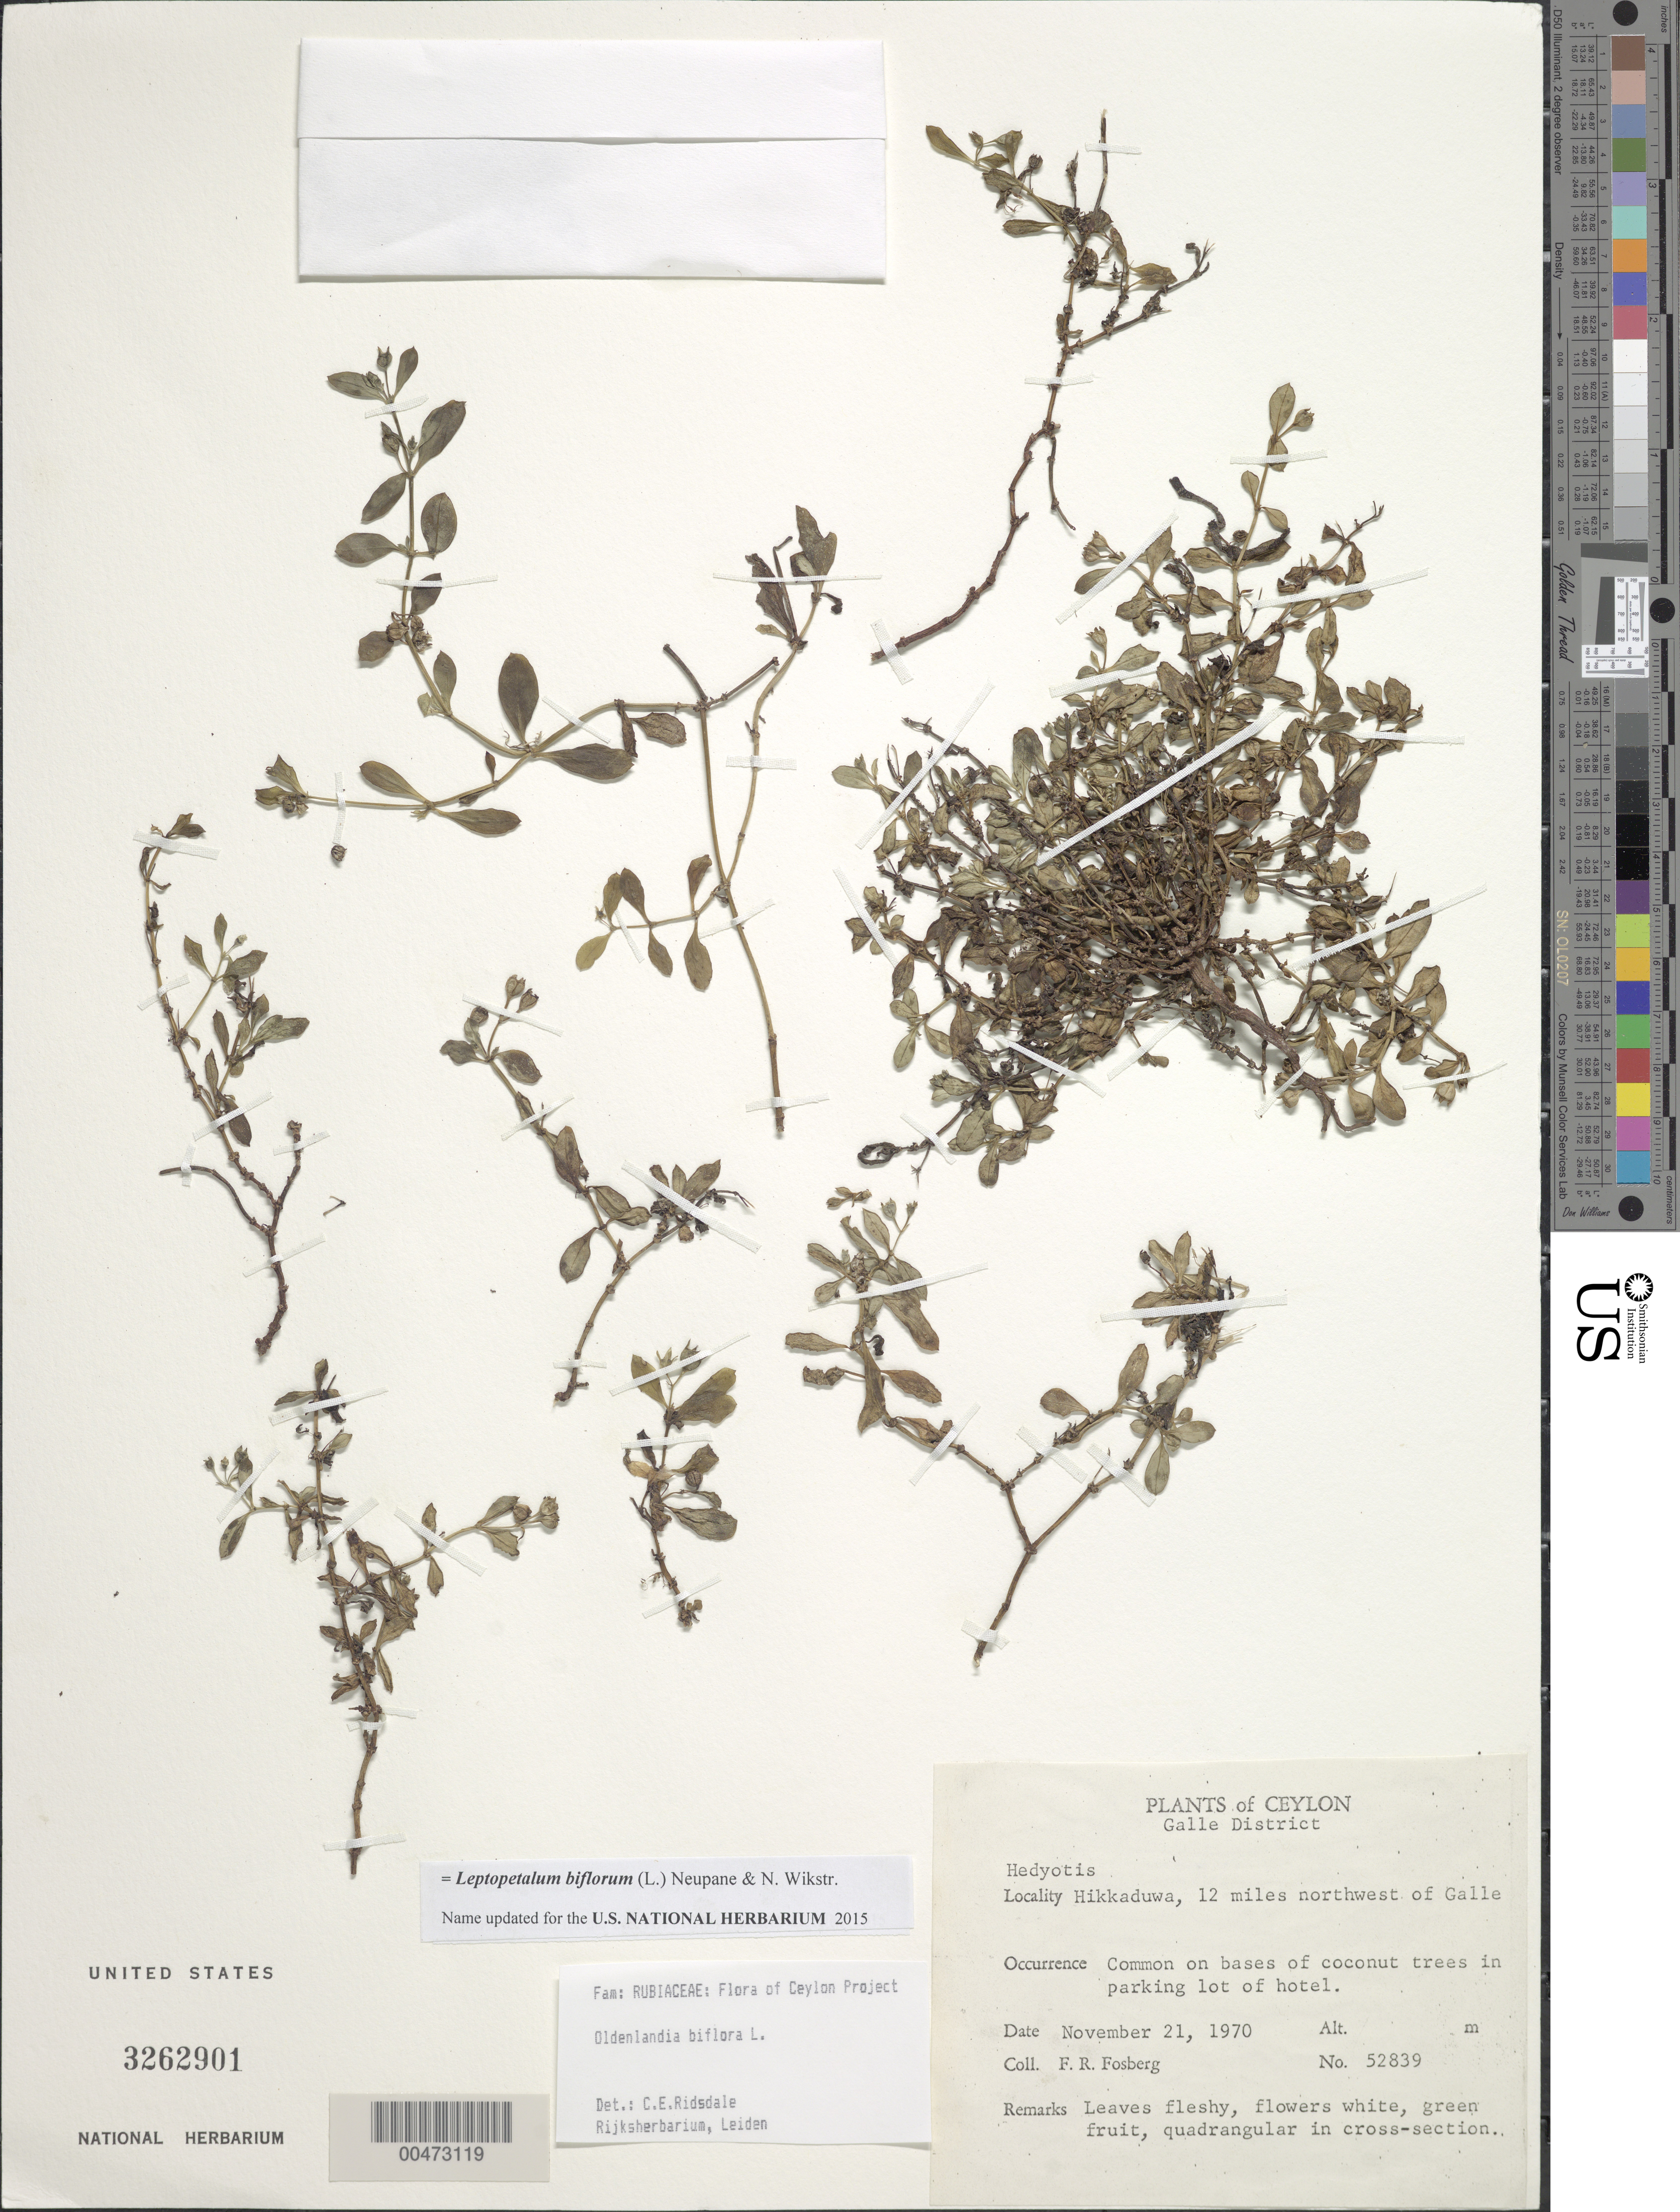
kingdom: Plantae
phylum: Tracheophyta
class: Magnoliopsida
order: Gentianales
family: Rubiaceae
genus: Leptopetalum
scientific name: Leptopetalum biflorum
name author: (L.) Neupane & N. Wikstr.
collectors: F. R. Fosberg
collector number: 52839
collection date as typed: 21 Nov 1970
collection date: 1970-11-21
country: Sri Lanka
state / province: Southern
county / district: Galle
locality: Hikkaduwa, 12 mi NW of Galle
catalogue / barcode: US 3262901